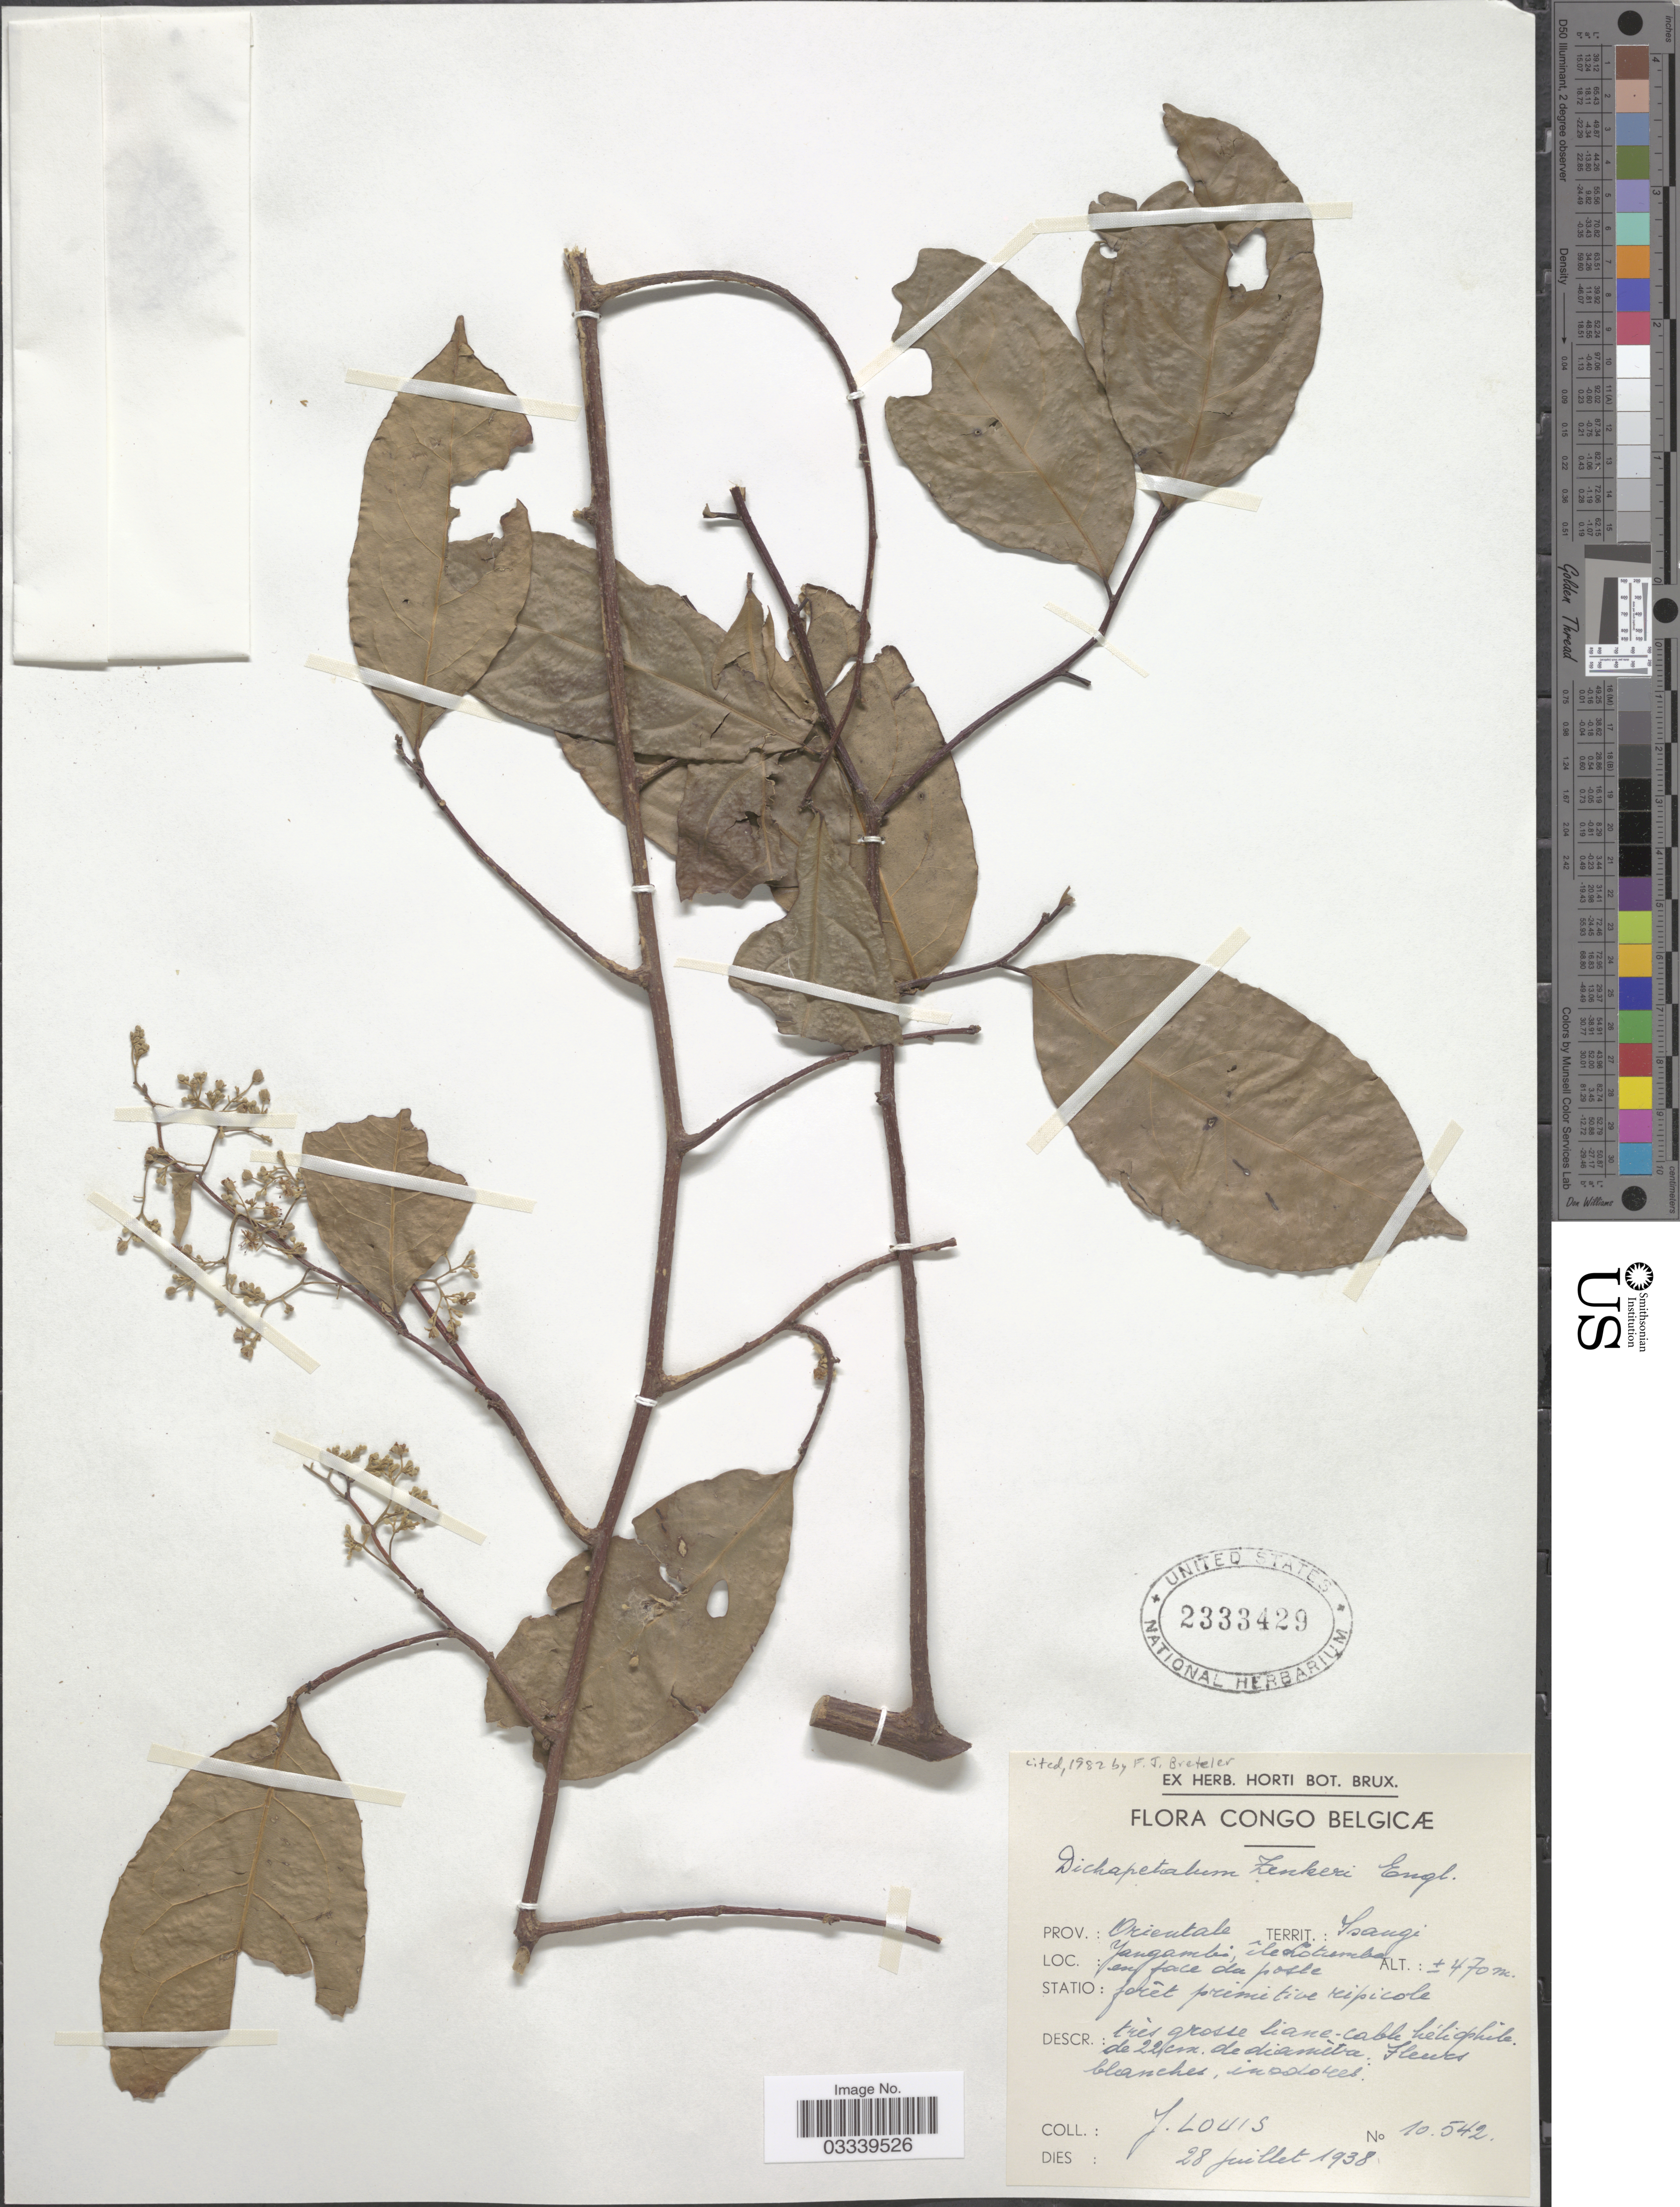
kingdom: Plantae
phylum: Tracheophyta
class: Magnoliopsida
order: Malpighiales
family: Dichapetalaceae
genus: Dichapetalum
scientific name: Dichapetalum zenkeri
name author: Engl.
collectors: J. Louis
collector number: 10542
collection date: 1938-07-28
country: Congo, Democratic Republic of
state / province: Tshopo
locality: Congo Belgicæ.Territ.: Isangi. Yangambi, île Lotumba en face du poste.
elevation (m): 470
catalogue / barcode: US 2333429